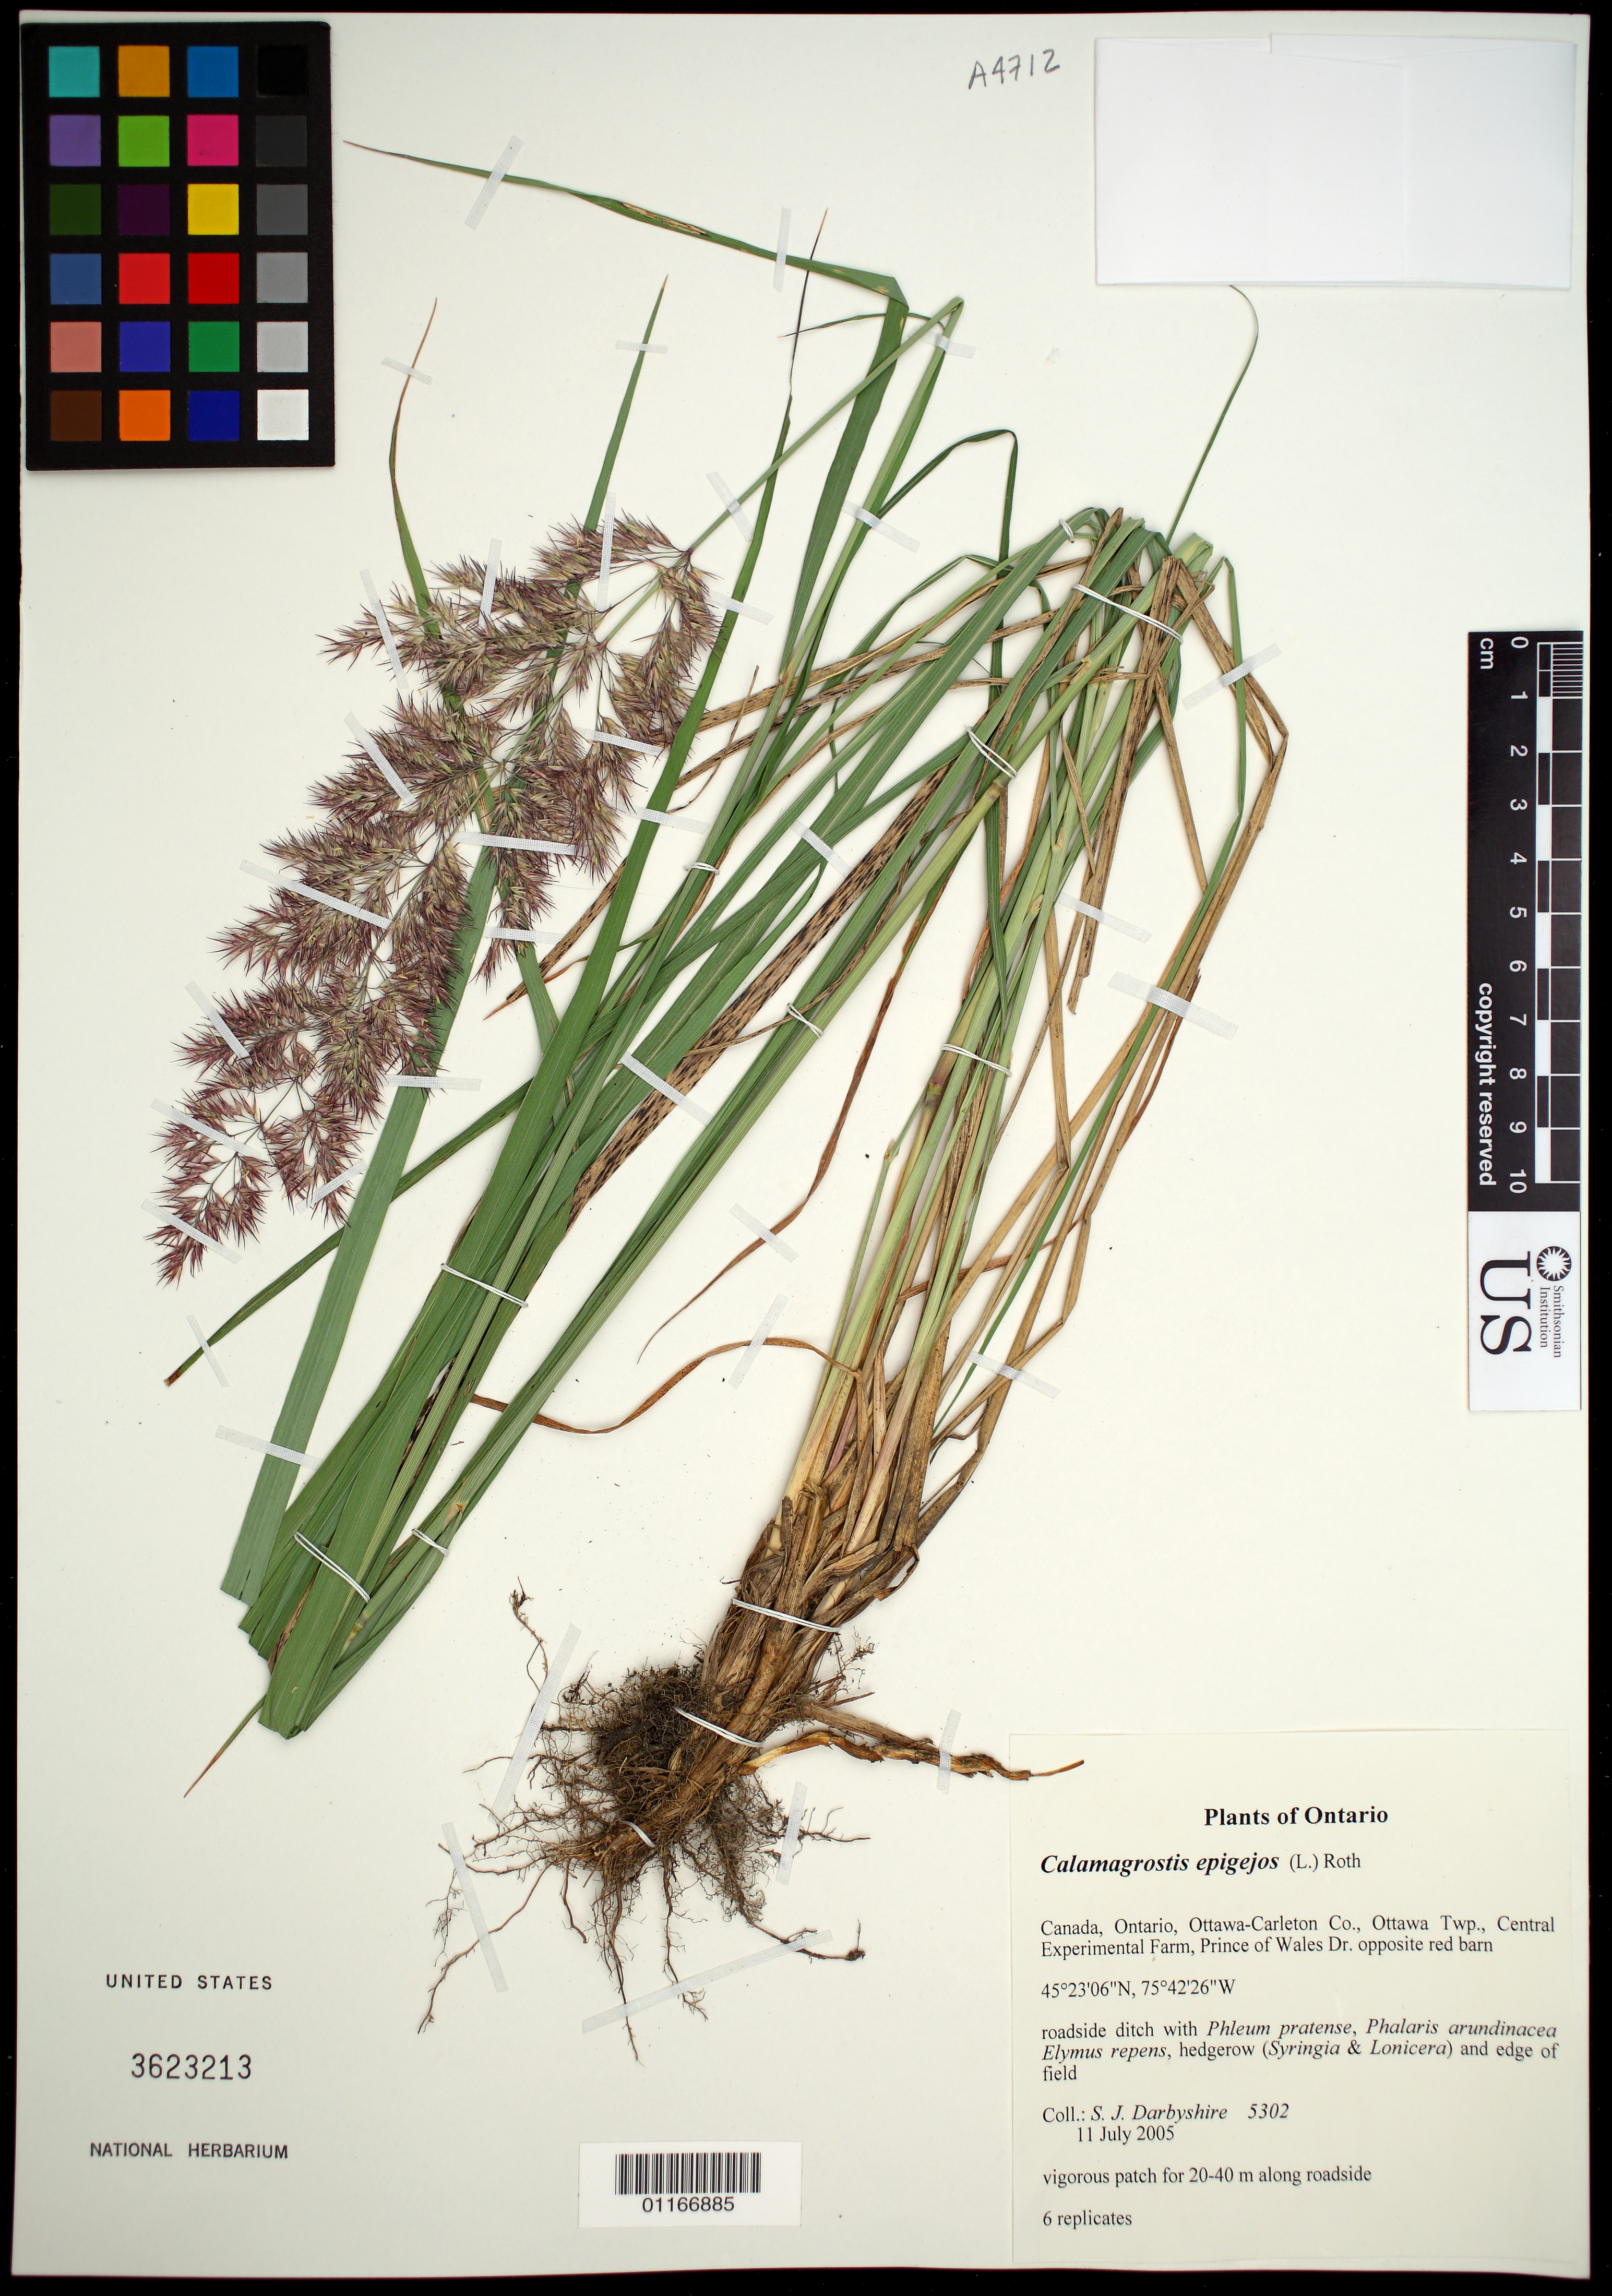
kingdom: Plantae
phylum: Tracheophyta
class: Liliopsida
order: Poales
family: Poaceae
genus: Calamagrostis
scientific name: Calamagrostis epigeios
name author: (L.) Roth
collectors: S. Darbyshire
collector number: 5302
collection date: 2005-07-11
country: Canada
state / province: Ontario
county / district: Ottawa-Carleton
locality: Ottawa Twp. Central Experimental Farm, Prince of Wales Dr. opposite red barn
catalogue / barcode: US 3623213